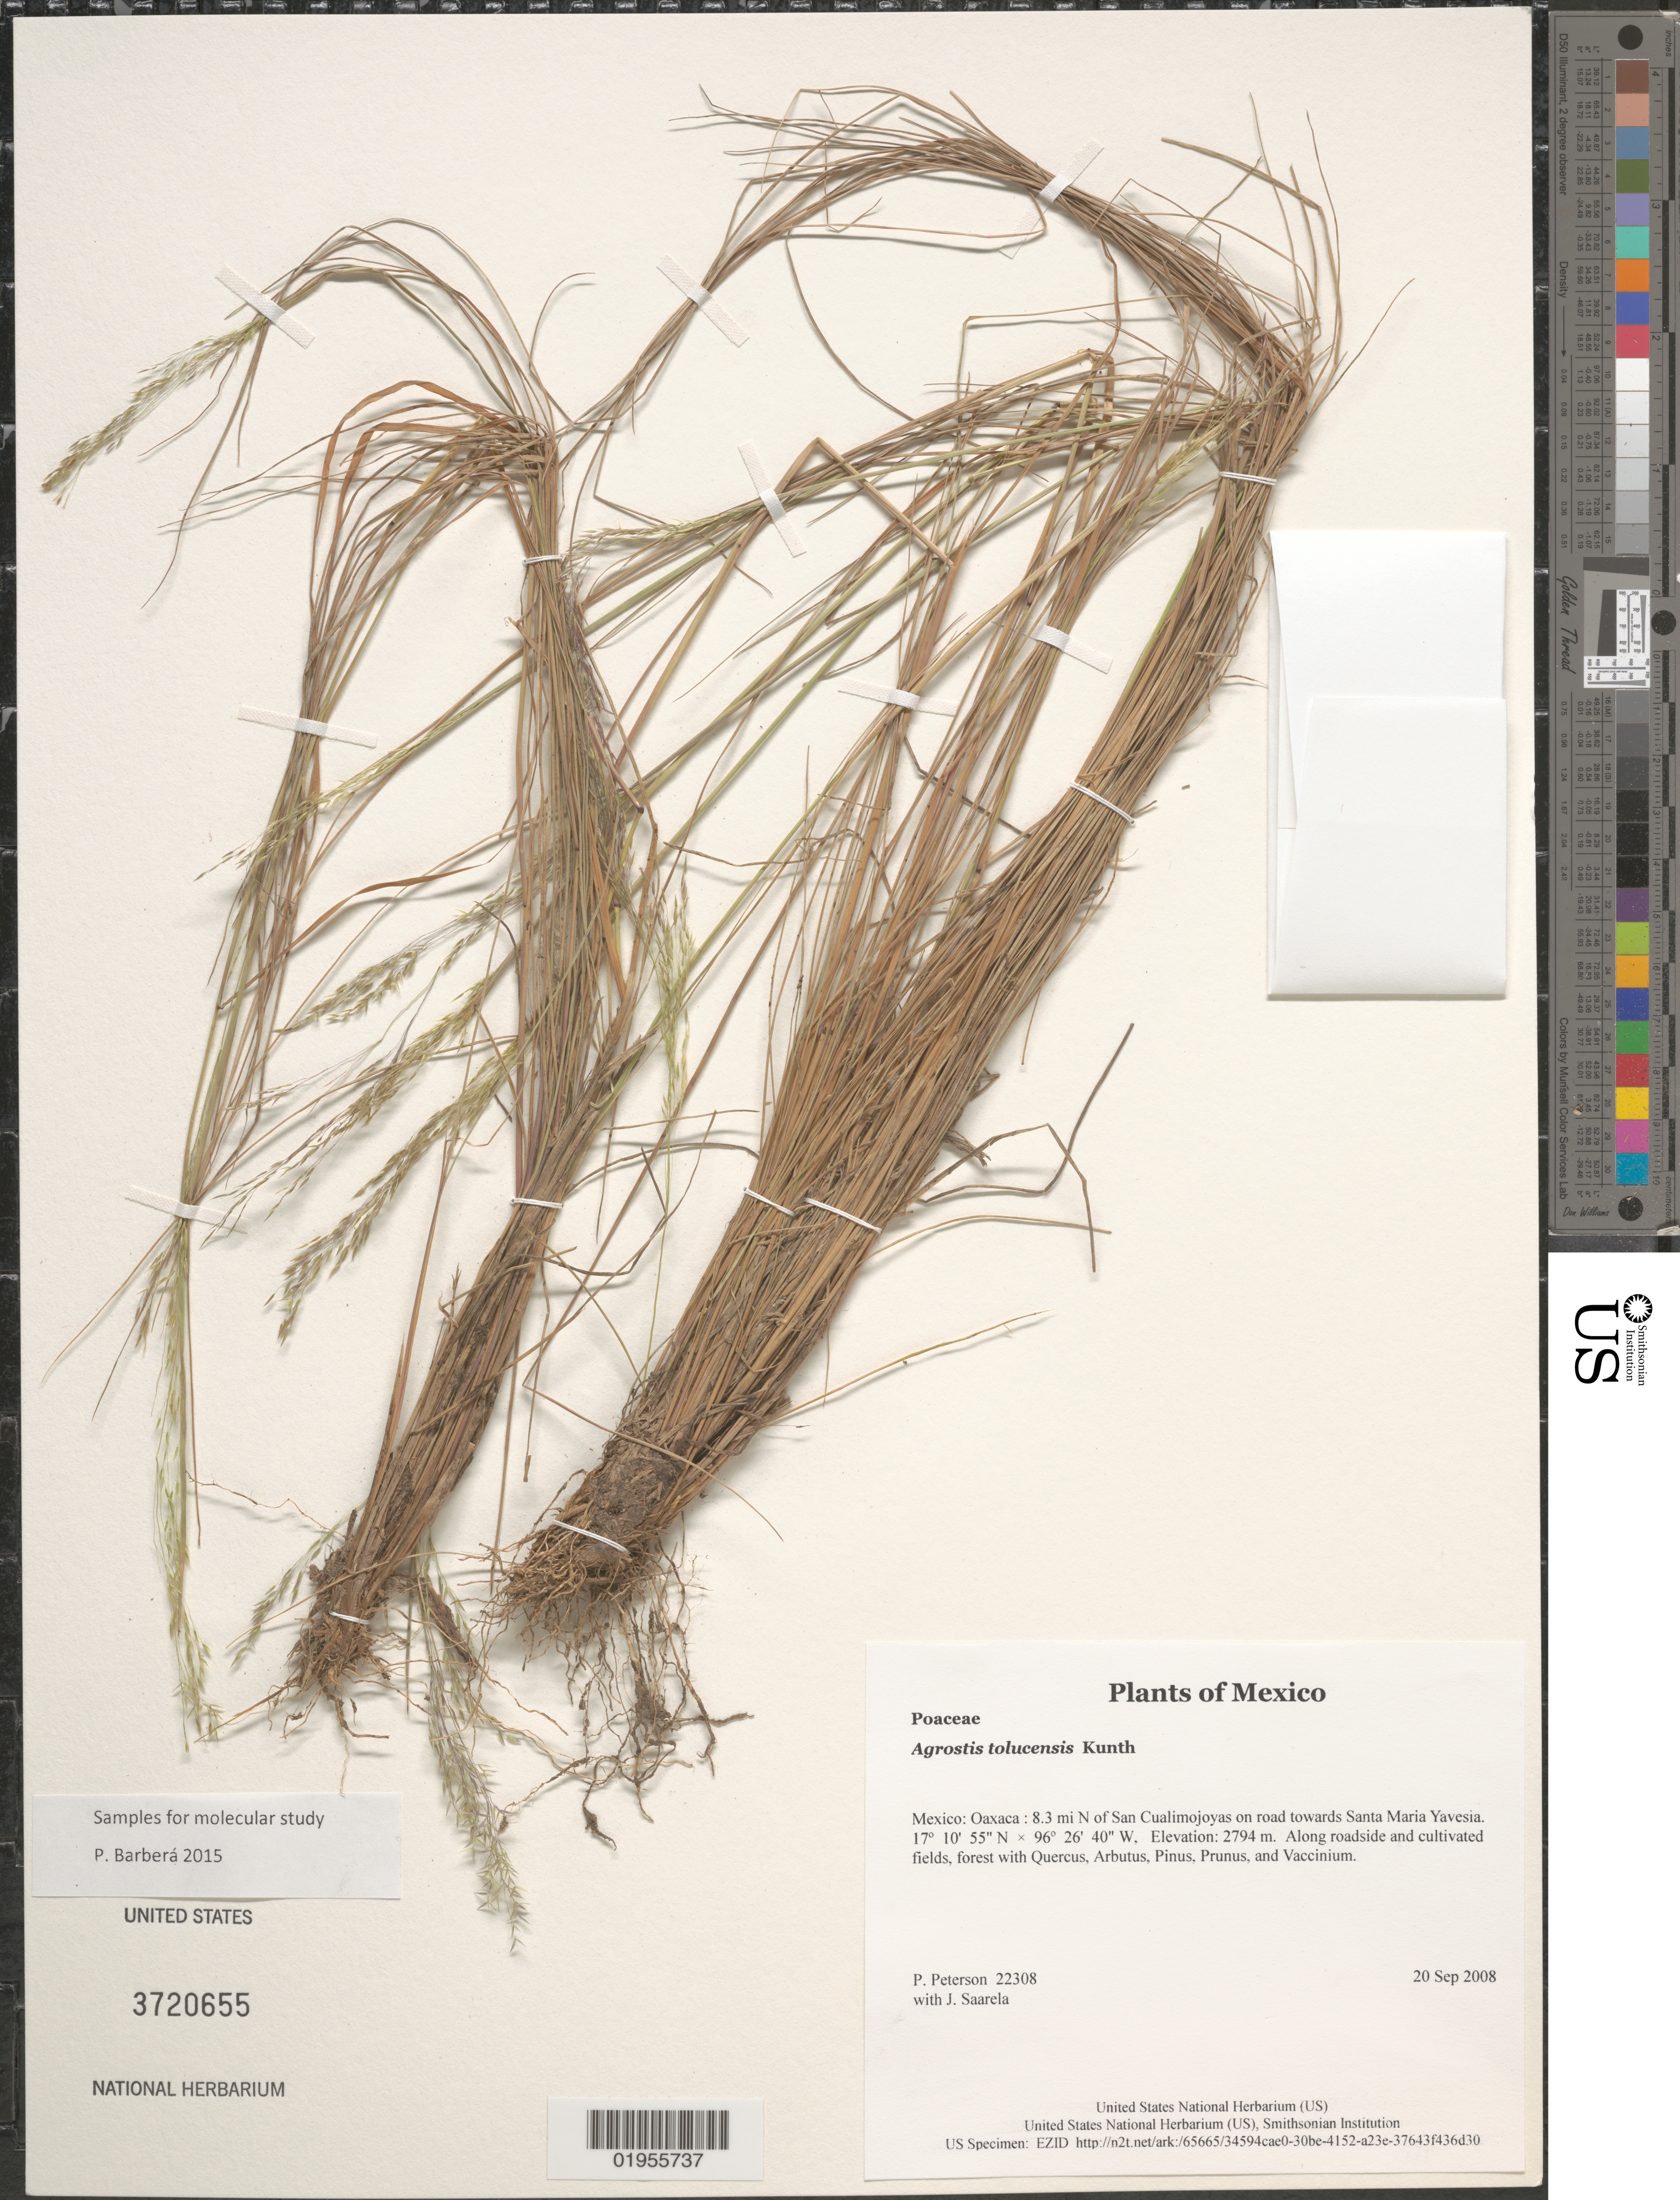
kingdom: Plantae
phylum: Tracheophyta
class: Liliopsida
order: Poales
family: Poaceae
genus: Agrostis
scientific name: Agrostis tolucensis Kunth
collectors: P. M. Peterson & J. Saarela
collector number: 22308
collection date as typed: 20 Sep 2008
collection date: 2008-09-20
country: Mexico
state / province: Oaxaca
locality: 8.3 mi N of San Cualimojoyas on road towards Santa Maria Yavesia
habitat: Along roadside and cultivated fields, forest with Quercus, Arbutus, Pinus, Prunus, and Vaccinium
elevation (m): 2794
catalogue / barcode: US 3720655